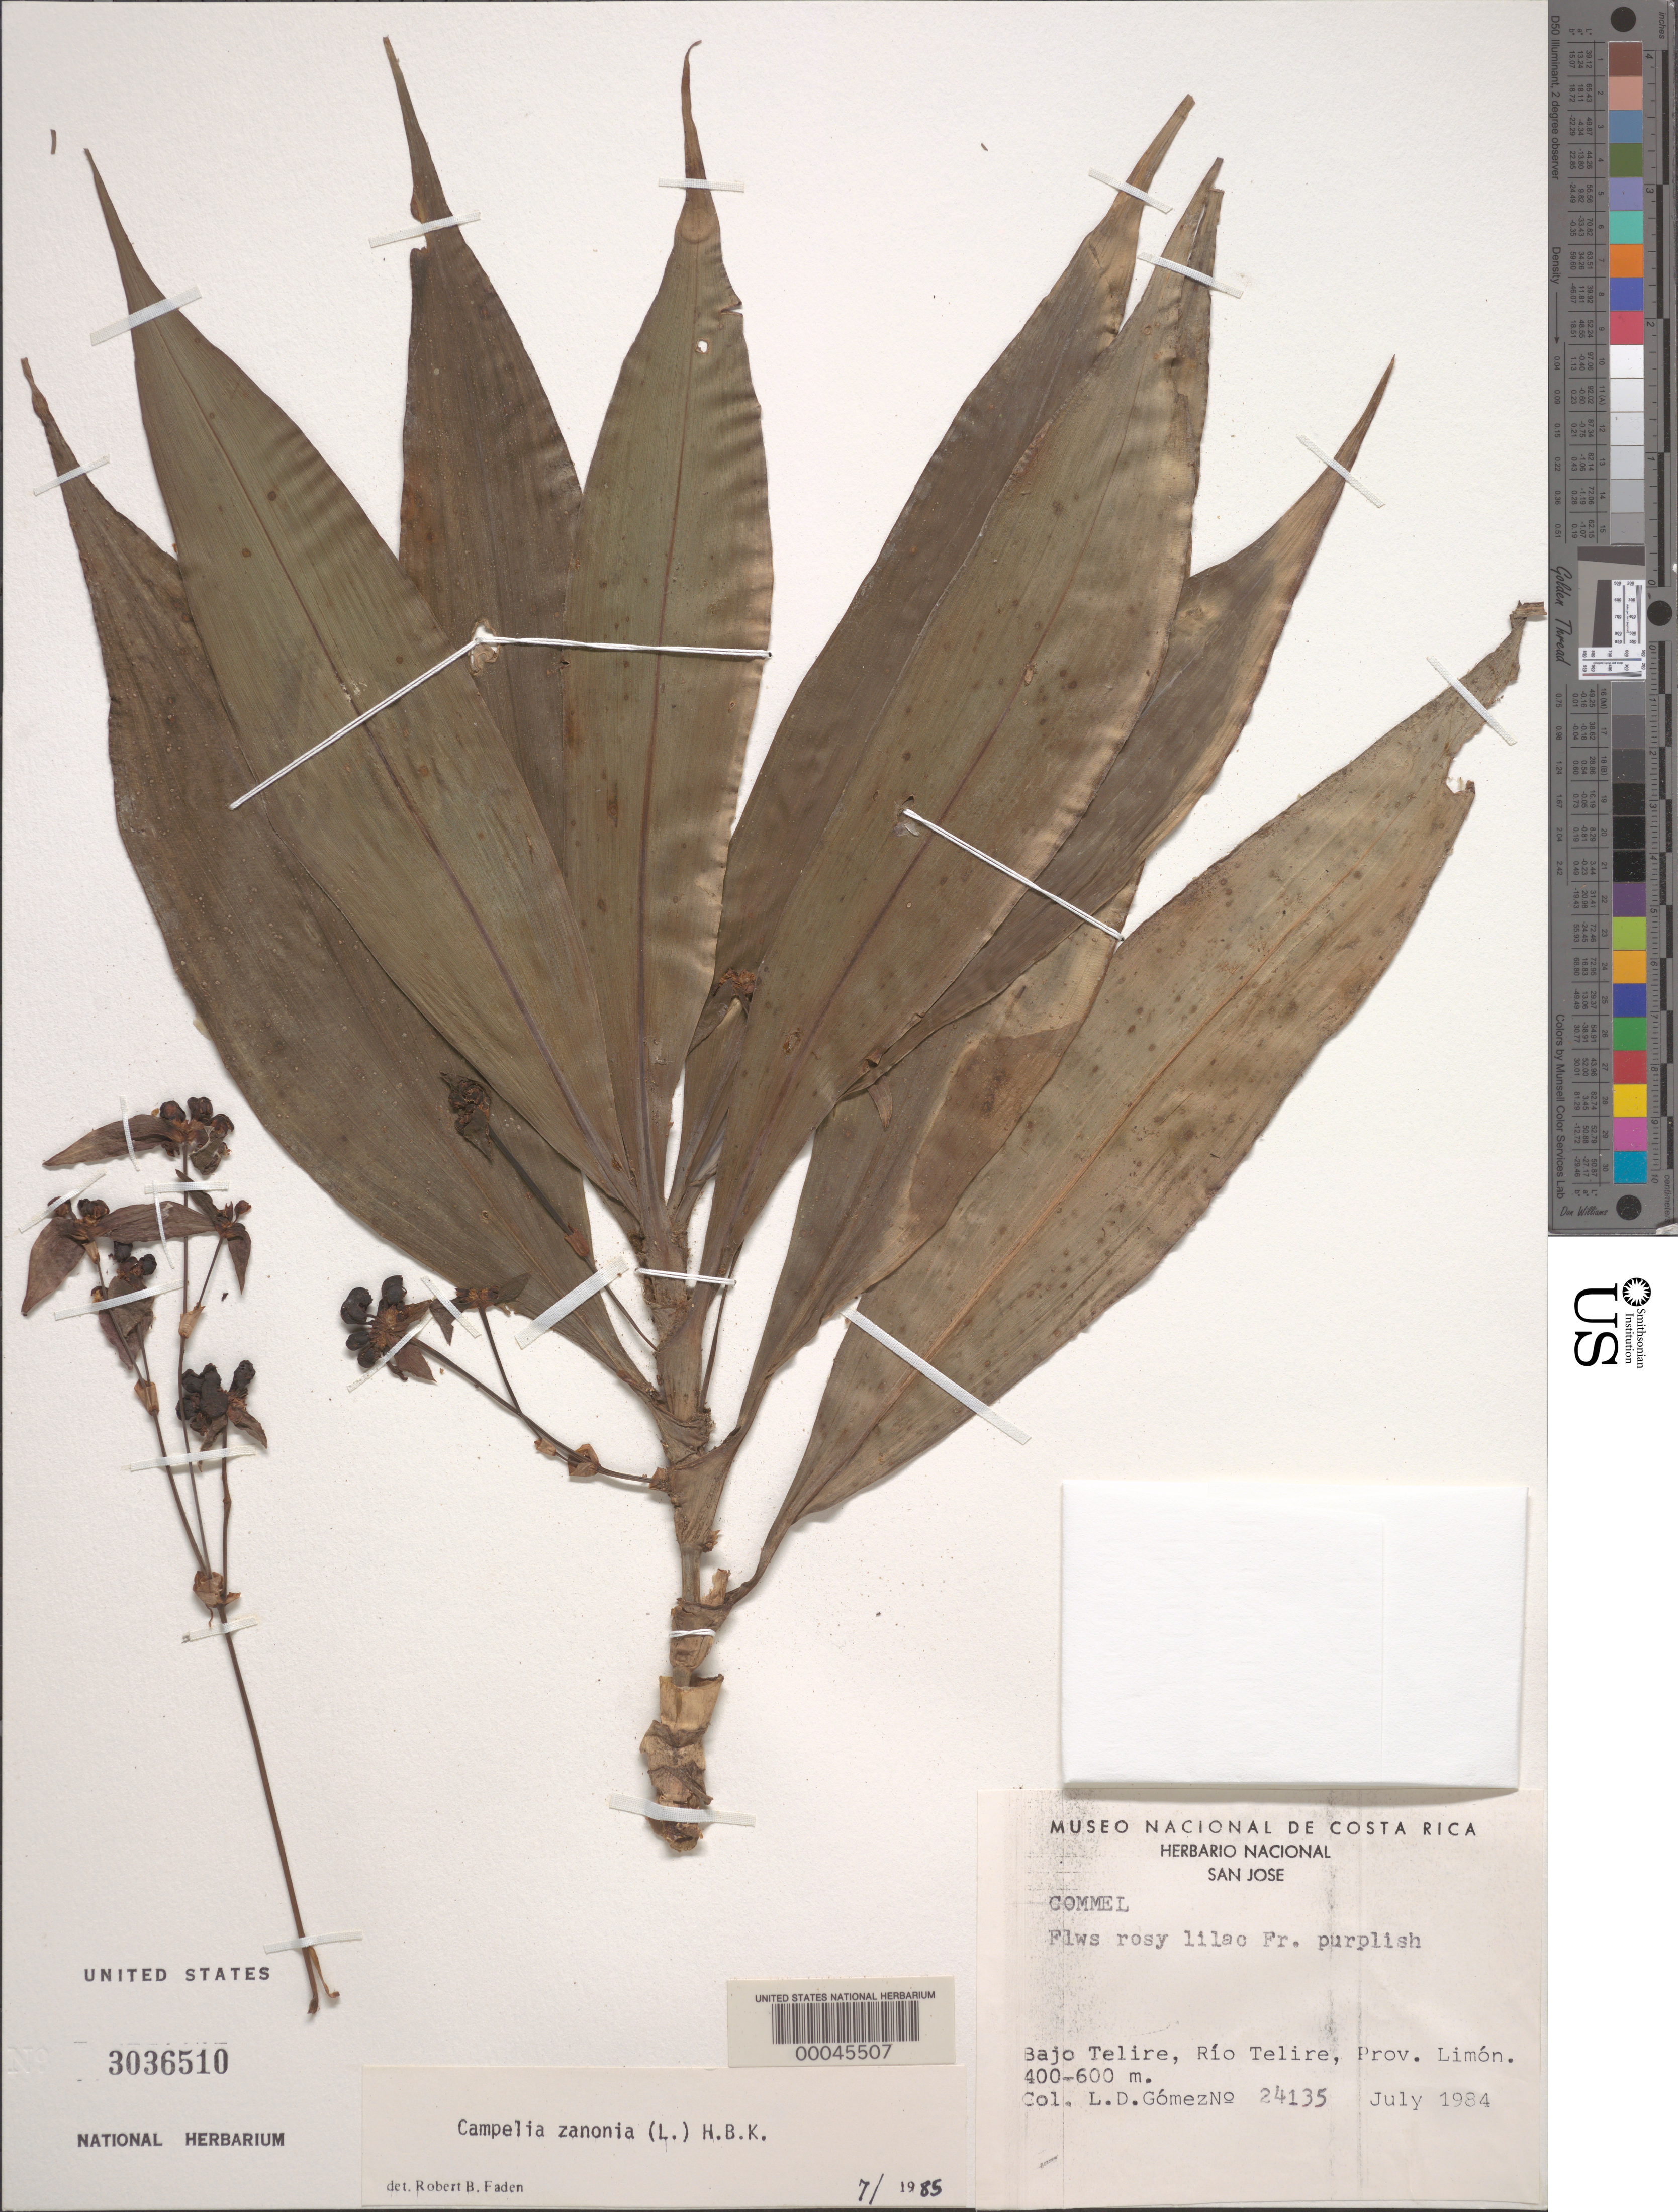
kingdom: Plantae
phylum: Tracheophyta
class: Liliopsida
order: Commelinales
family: Commelinaceae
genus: Tradescantia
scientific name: Tradescantia zanonia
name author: (L.) Sw.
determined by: Faden, Robert B., (US), Smithsonian Institution - National Museum of Natural History (UNITED STATES)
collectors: L. D. Gómez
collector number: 24135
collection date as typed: Jul 1984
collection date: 1984-07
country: Costa Rica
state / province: Limón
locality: Bajo telire, rio telire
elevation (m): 400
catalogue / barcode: US 3036510